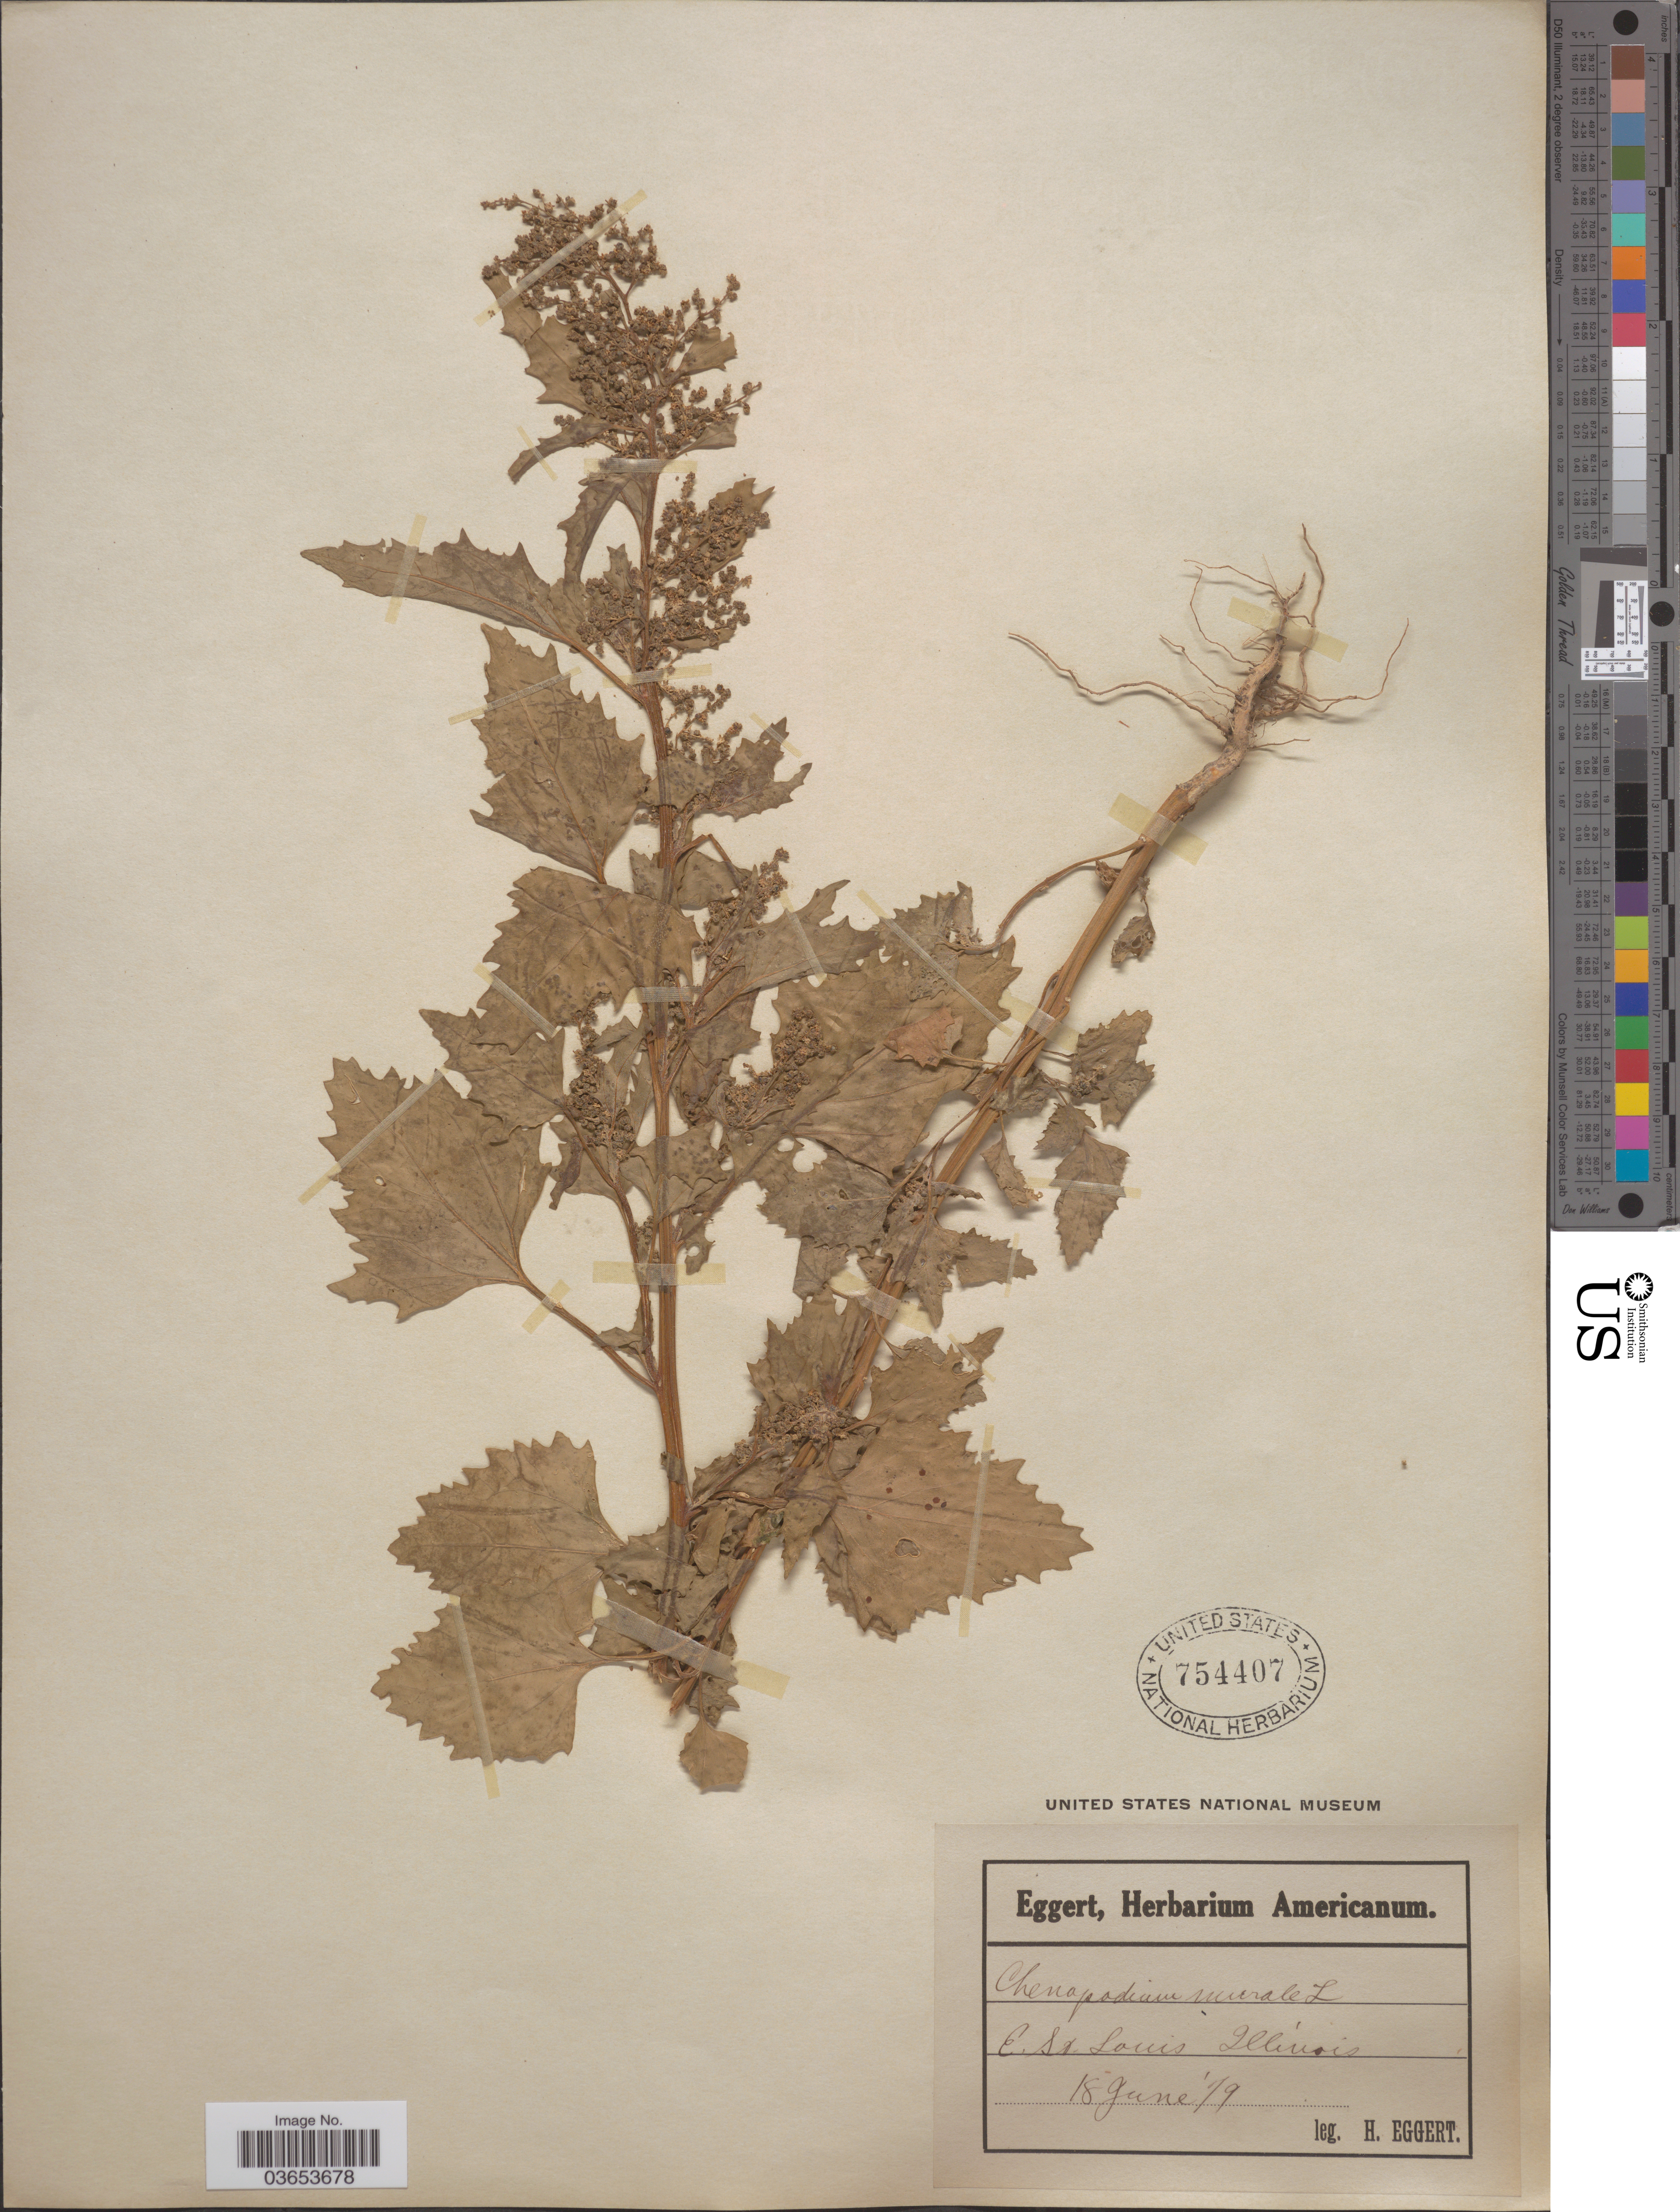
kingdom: Plantae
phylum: Tracheophyta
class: Magnoliopsida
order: Caryophyllales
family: Amaranthaceae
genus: Chenopodium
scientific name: Chenopodium murale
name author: L.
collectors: H. Eggert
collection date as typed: Transcribed d/m/y: 18/6/79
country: United States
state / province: Illinois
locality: E. St. Louis.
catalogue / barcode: US 754407